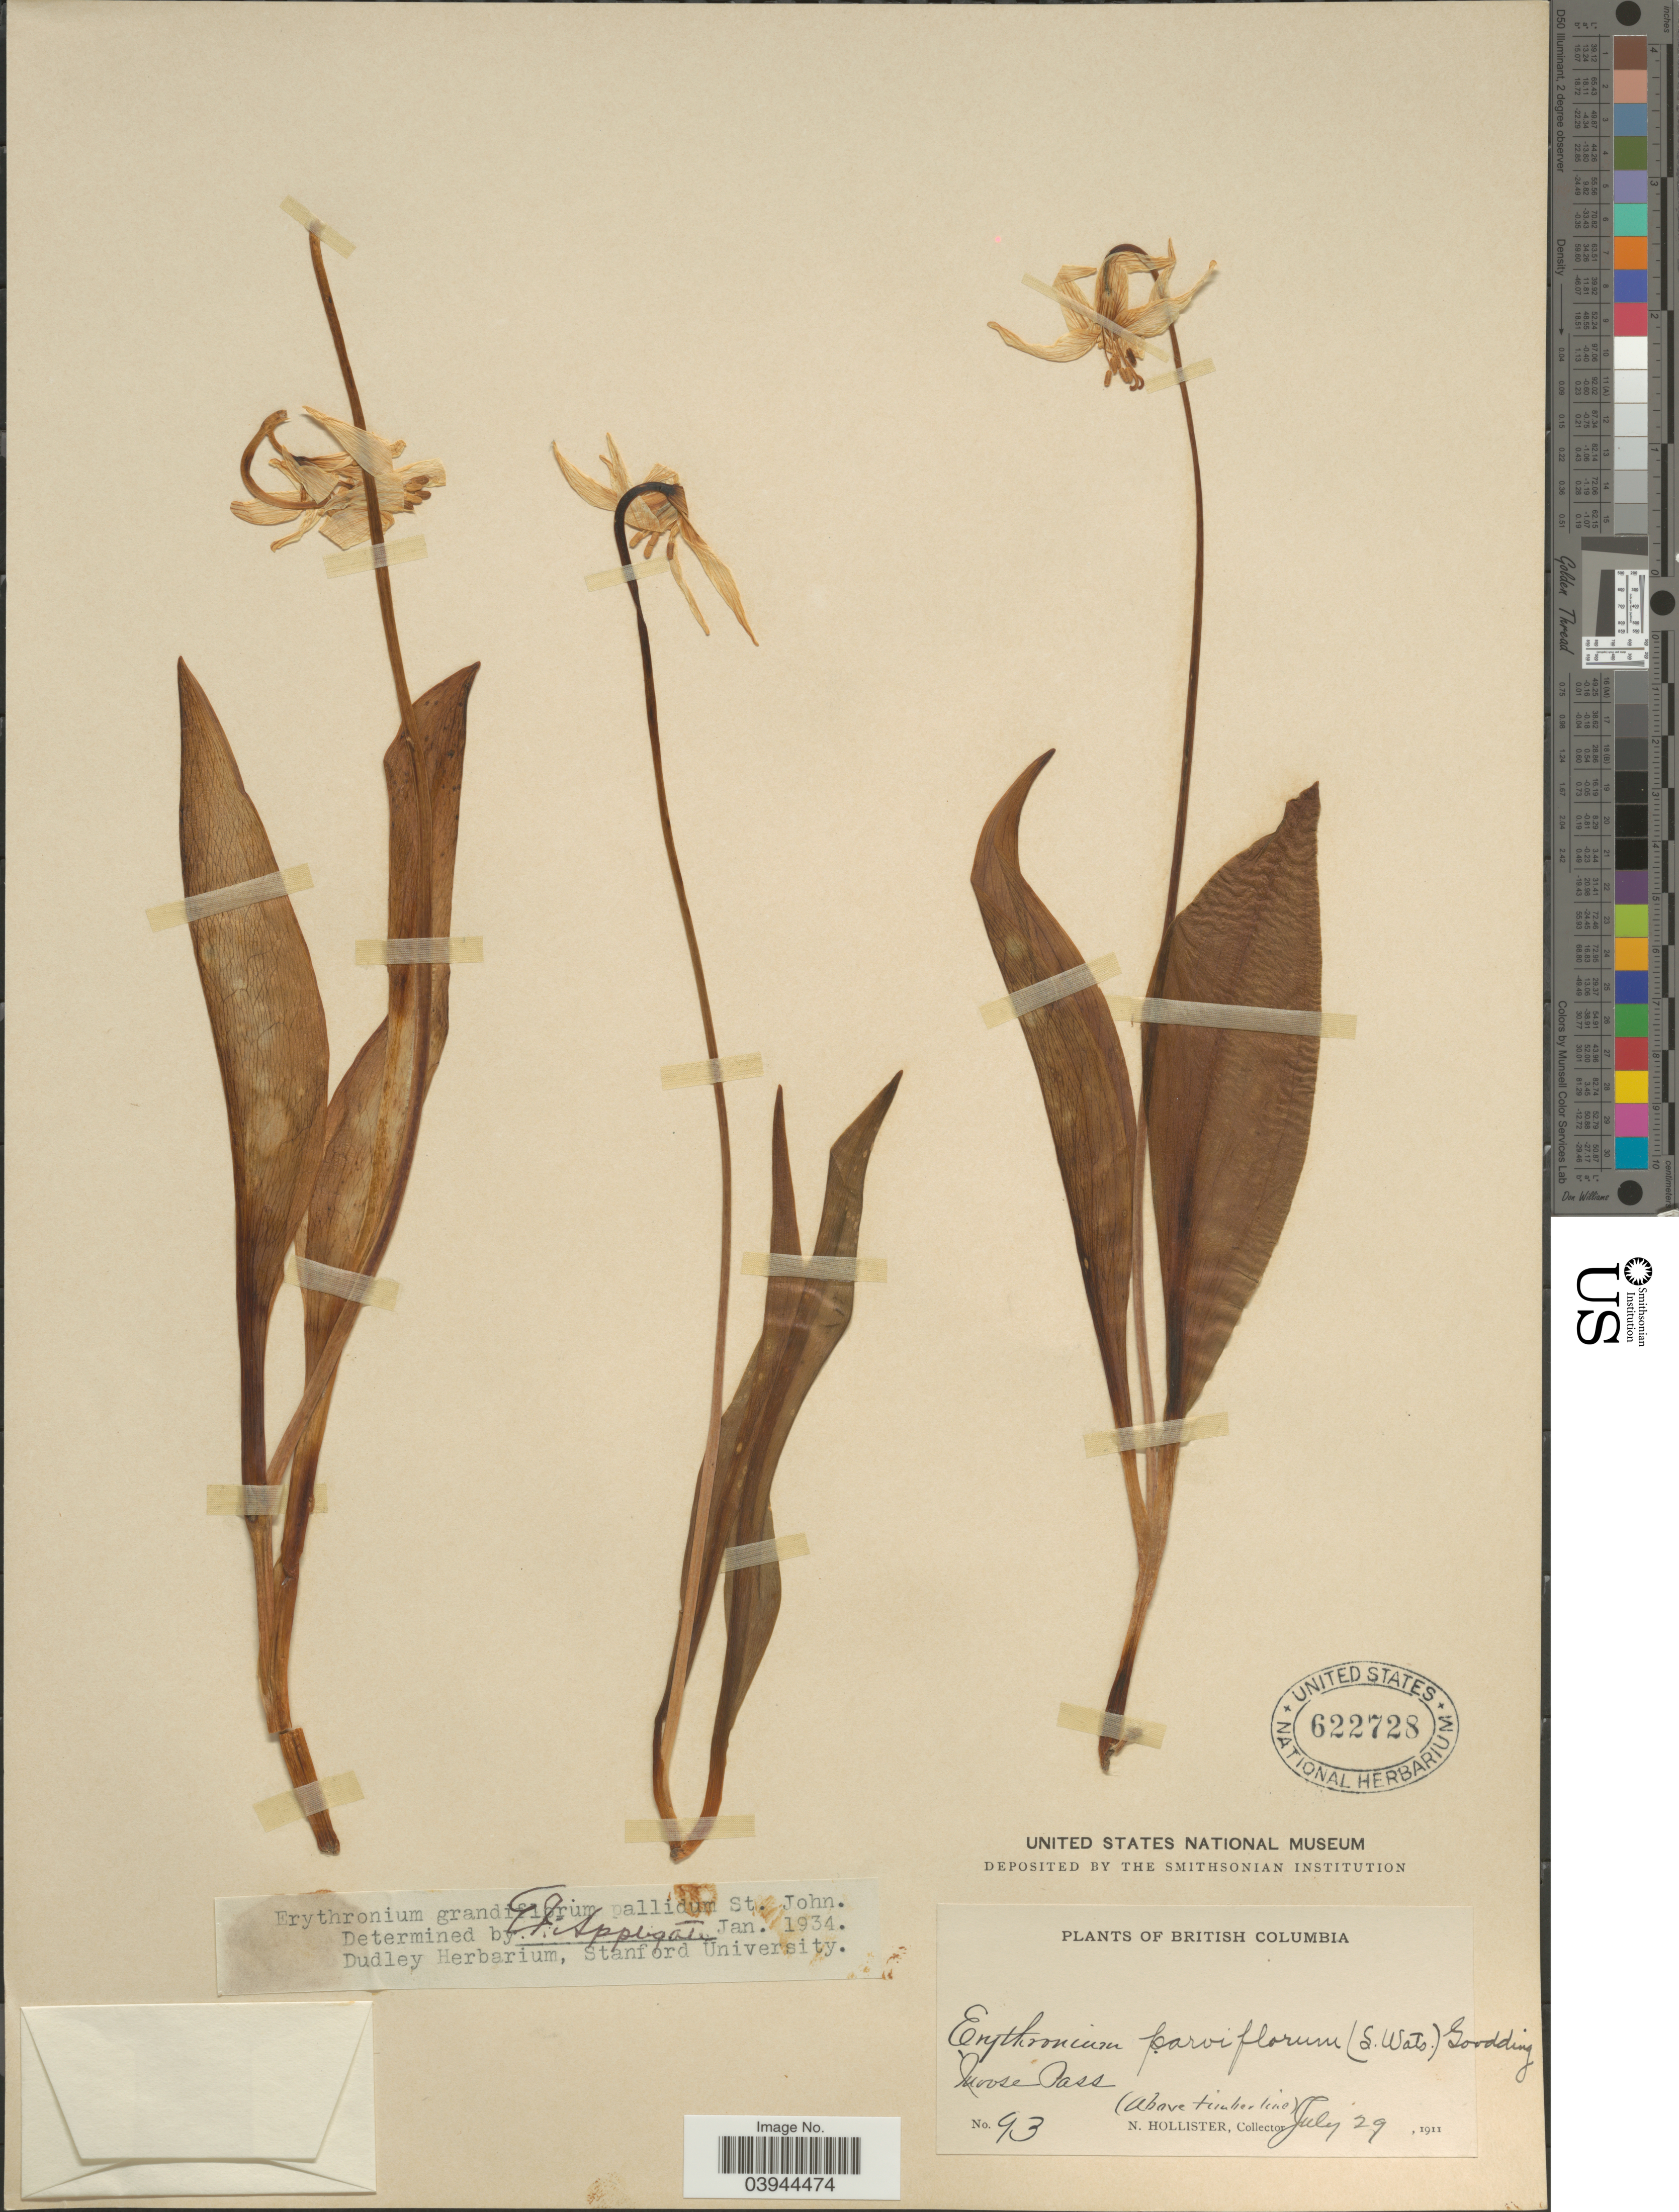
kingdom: Plantae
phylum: Tracheophyta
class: Liliopsida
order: Liliales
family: Liliaceae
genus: Erythronium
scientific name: Erythronium grandiflorum var. pallidum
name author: H. St. John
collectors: N. Hollister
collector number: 93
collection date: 1911-07-29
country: Canada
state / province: British Columbia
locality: Moose Pass.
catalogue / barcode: US 622728